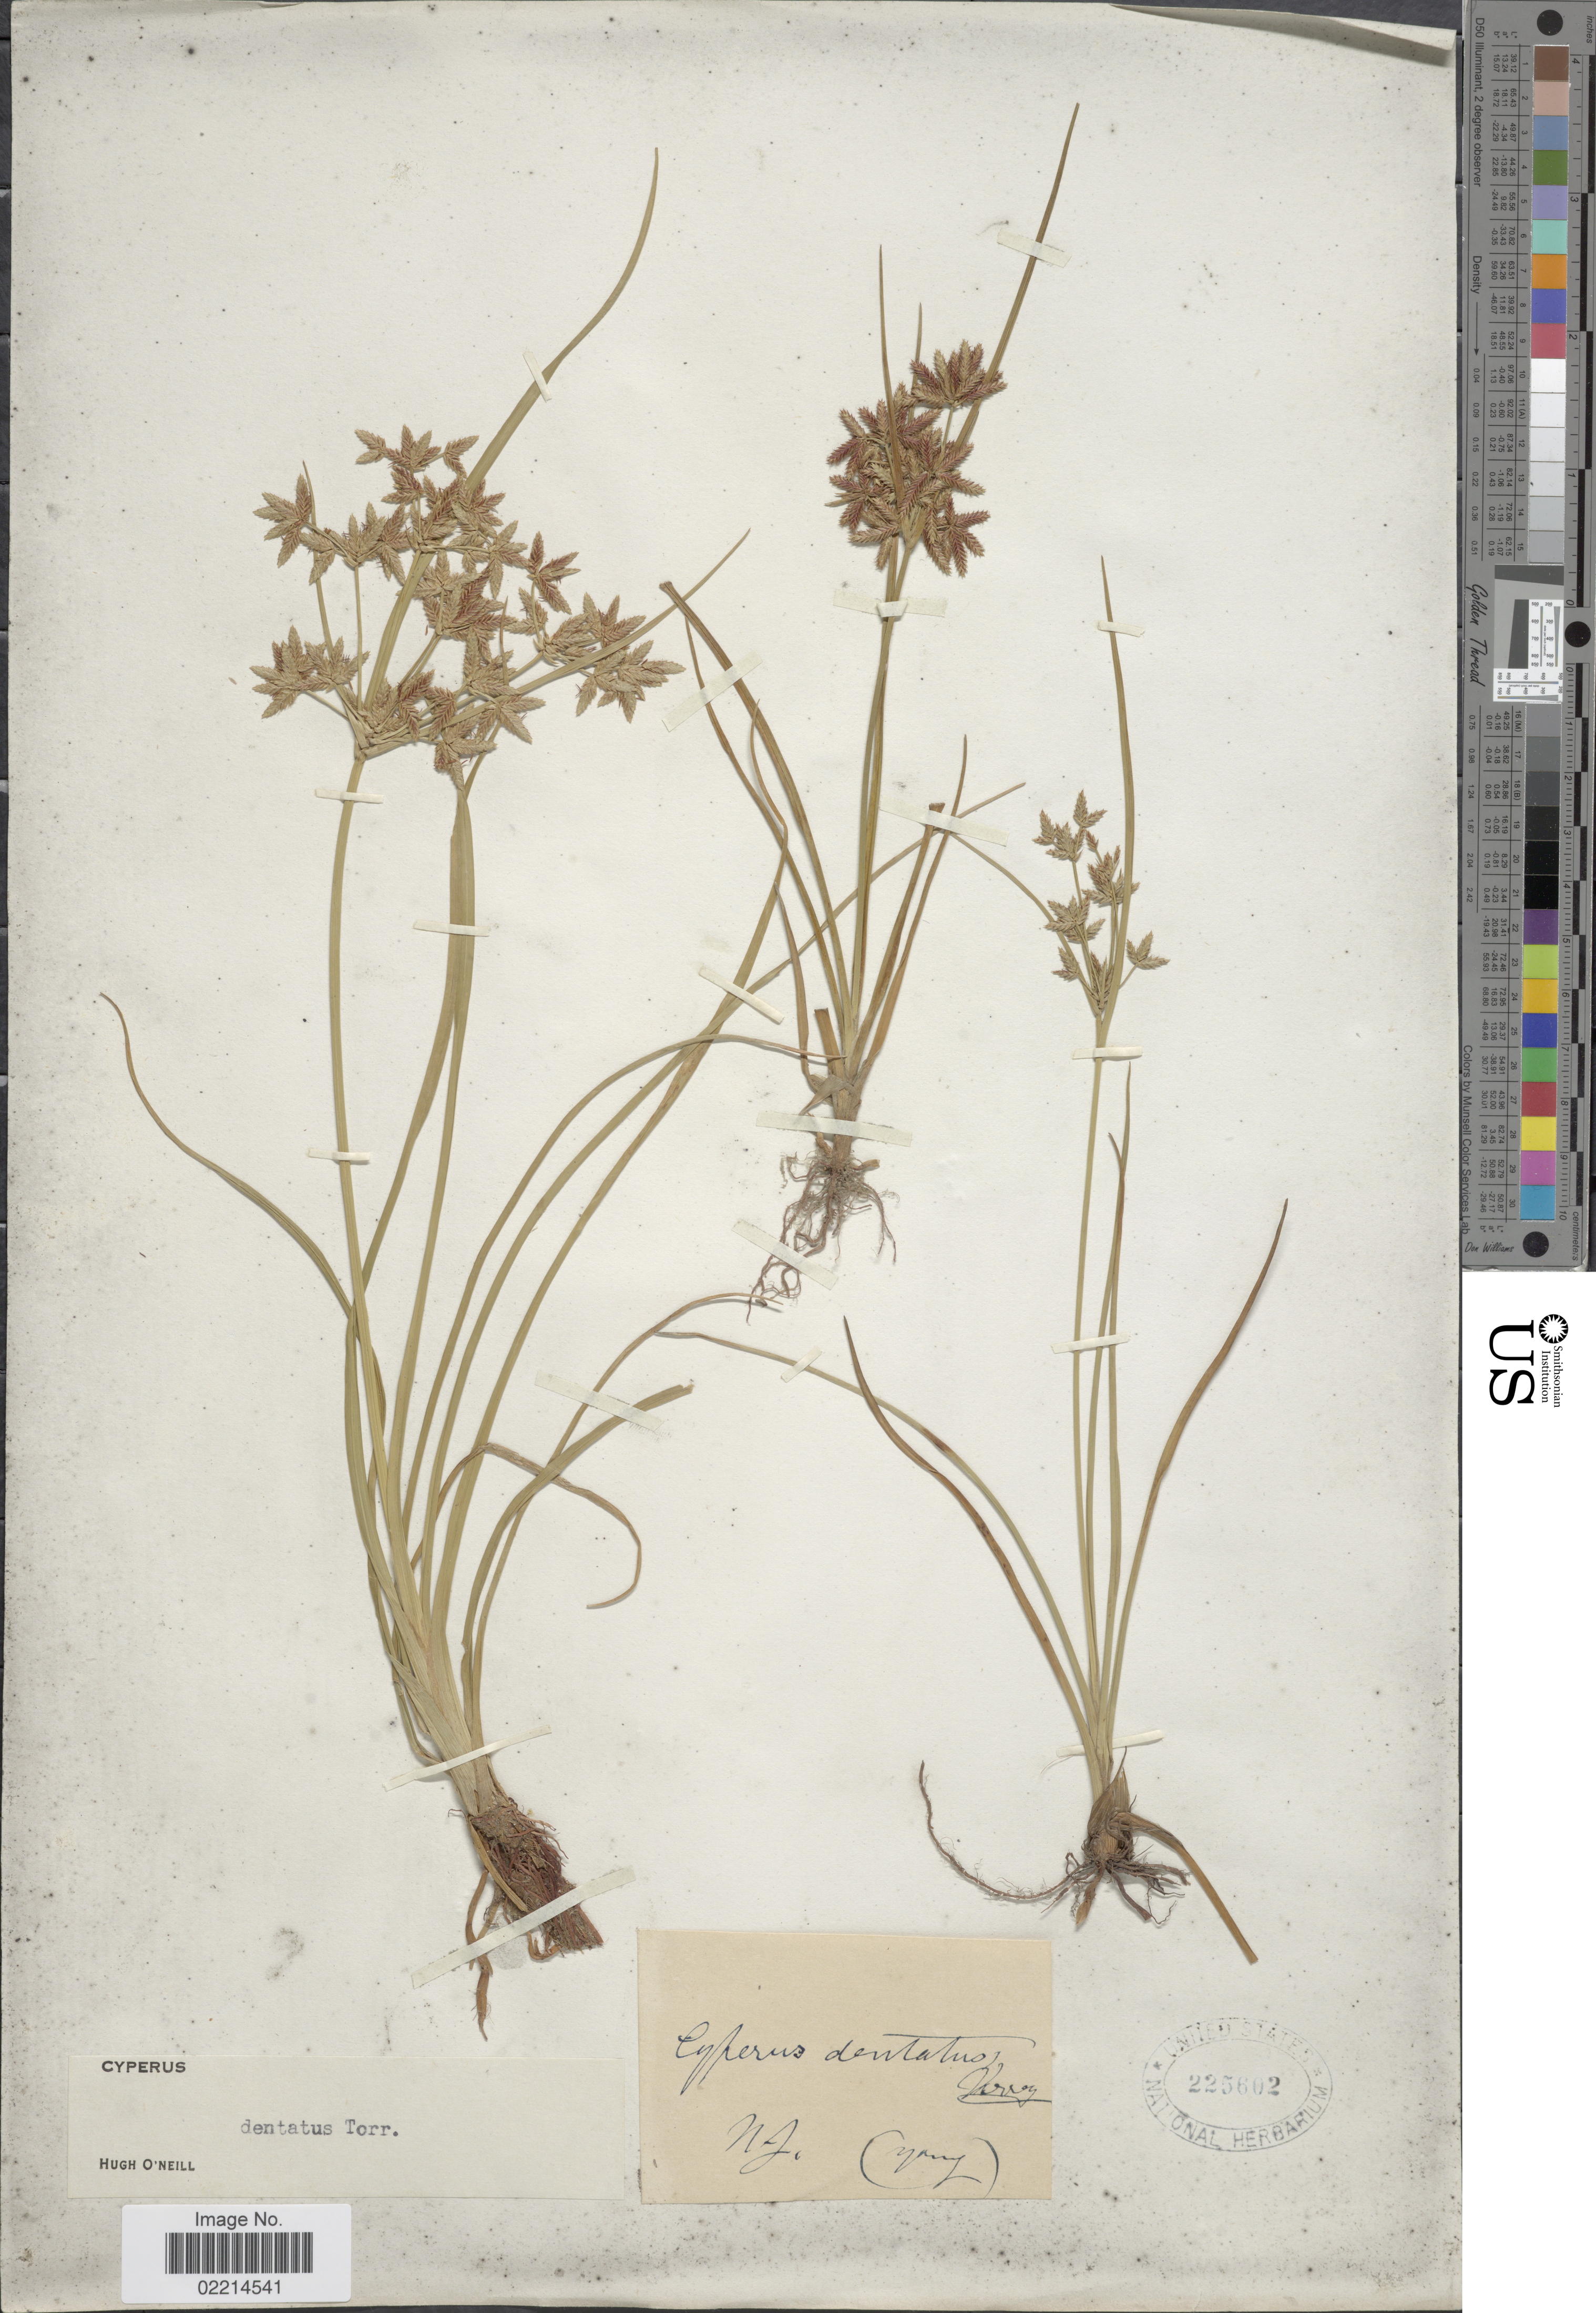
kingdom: Plantae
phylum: Tracheophyta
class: Liliopsida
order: Poales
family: Cyperaceae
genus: Cyperus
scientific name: Cyperus dentatus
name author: Torr.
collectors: -. Yang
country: United States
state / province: New Jersey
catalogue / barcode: US 225602